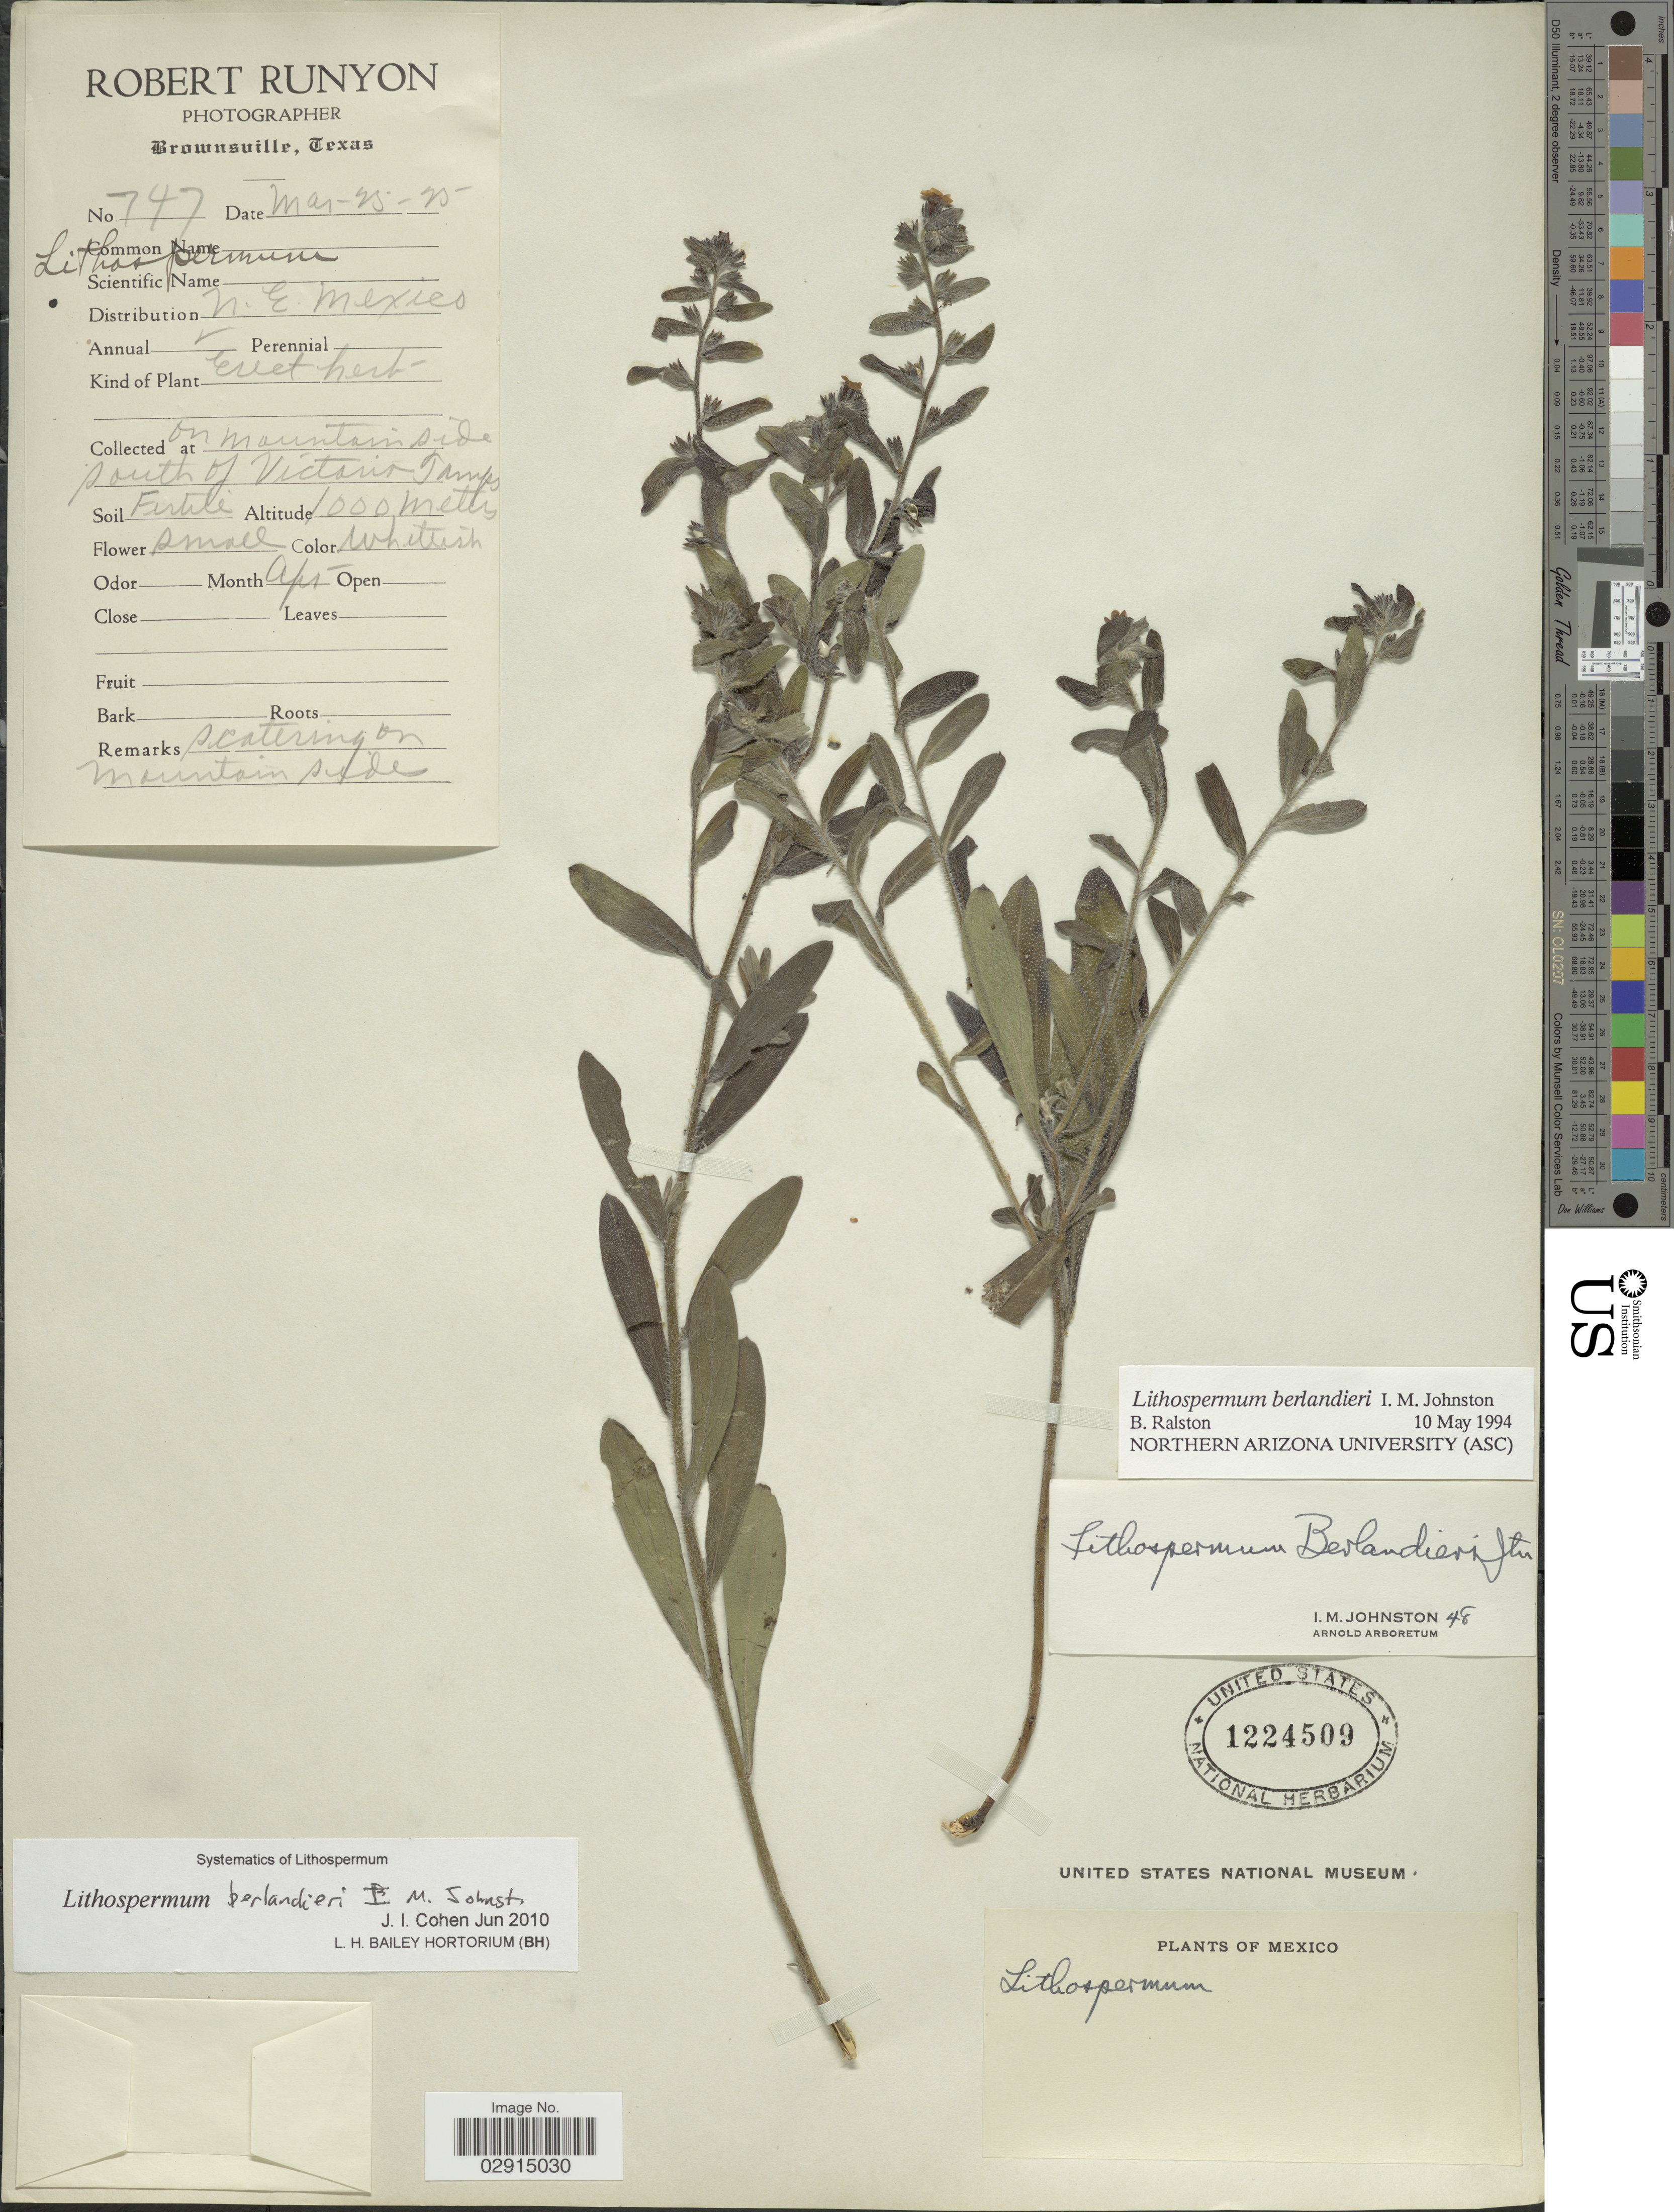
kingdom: Plantae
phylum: Tracheophyta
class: Magnoliopsida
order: Boraginales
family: Boraginaceae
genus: Lithospermum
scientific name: Lithospermum berlandieri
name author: I.M. Johnst.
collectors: R. Runyon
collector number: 747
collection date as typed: Transcribed d/m/y: 25/3/25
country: Mexico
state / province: Tamaulipas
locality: On mountainside south of Victoria. Tamps. N.E. Mexico.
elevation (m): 1000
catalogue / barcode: US 1224509